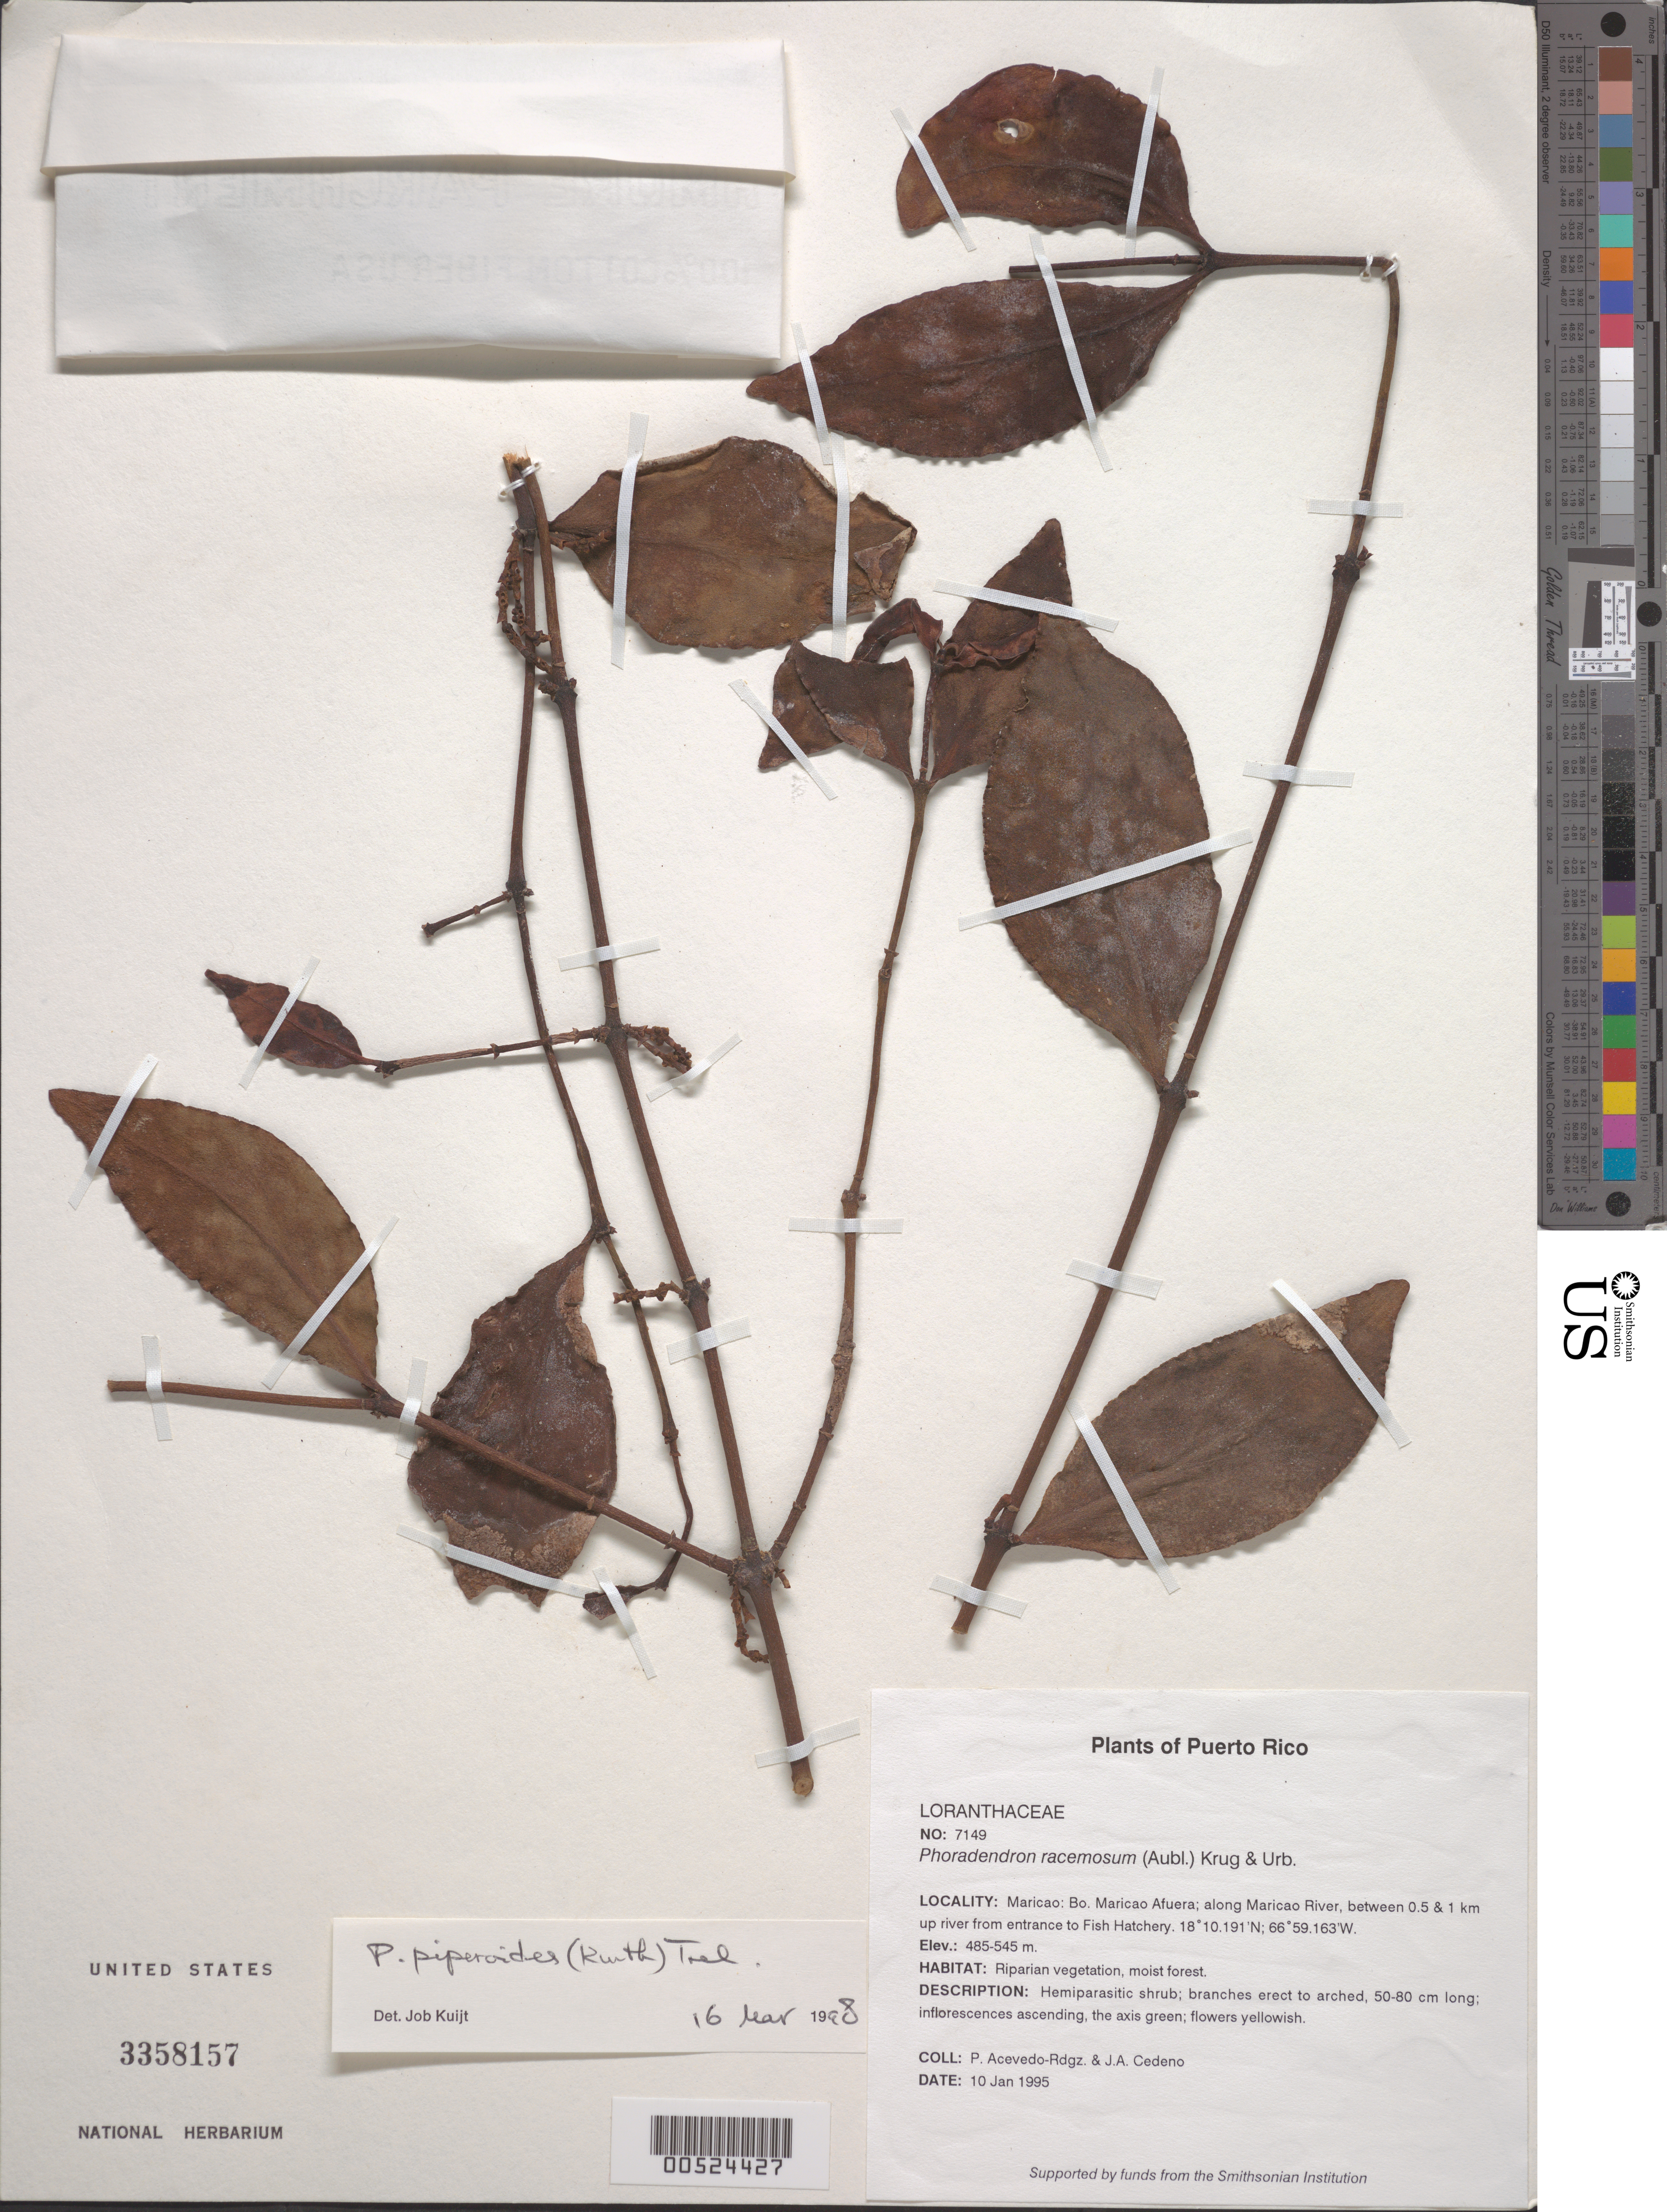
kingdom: Plantae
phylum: Tracheophyta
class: Magnoliopsida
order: Santalales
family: Viscaceae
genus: Phoradendron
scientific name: Phoradendron piperoides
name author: (Kunth) Trel.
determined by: Kuijt, Job, (CANADA)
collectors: P. Acevedo-Rodr. & J. A. Cedeño M.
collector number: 7149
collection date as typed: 10 Jan 1995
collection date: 1995-01-10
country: Puerto Rico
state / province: Maricao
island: Puerto Rico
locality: Maricao: Bo. Maricao Afuera; along Maricao River, between 0.5 & 1 km up river from entrance to Fish Hatchery.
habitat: Riparian vegetation, moist forest.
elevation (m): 485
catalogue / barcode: US 3358157